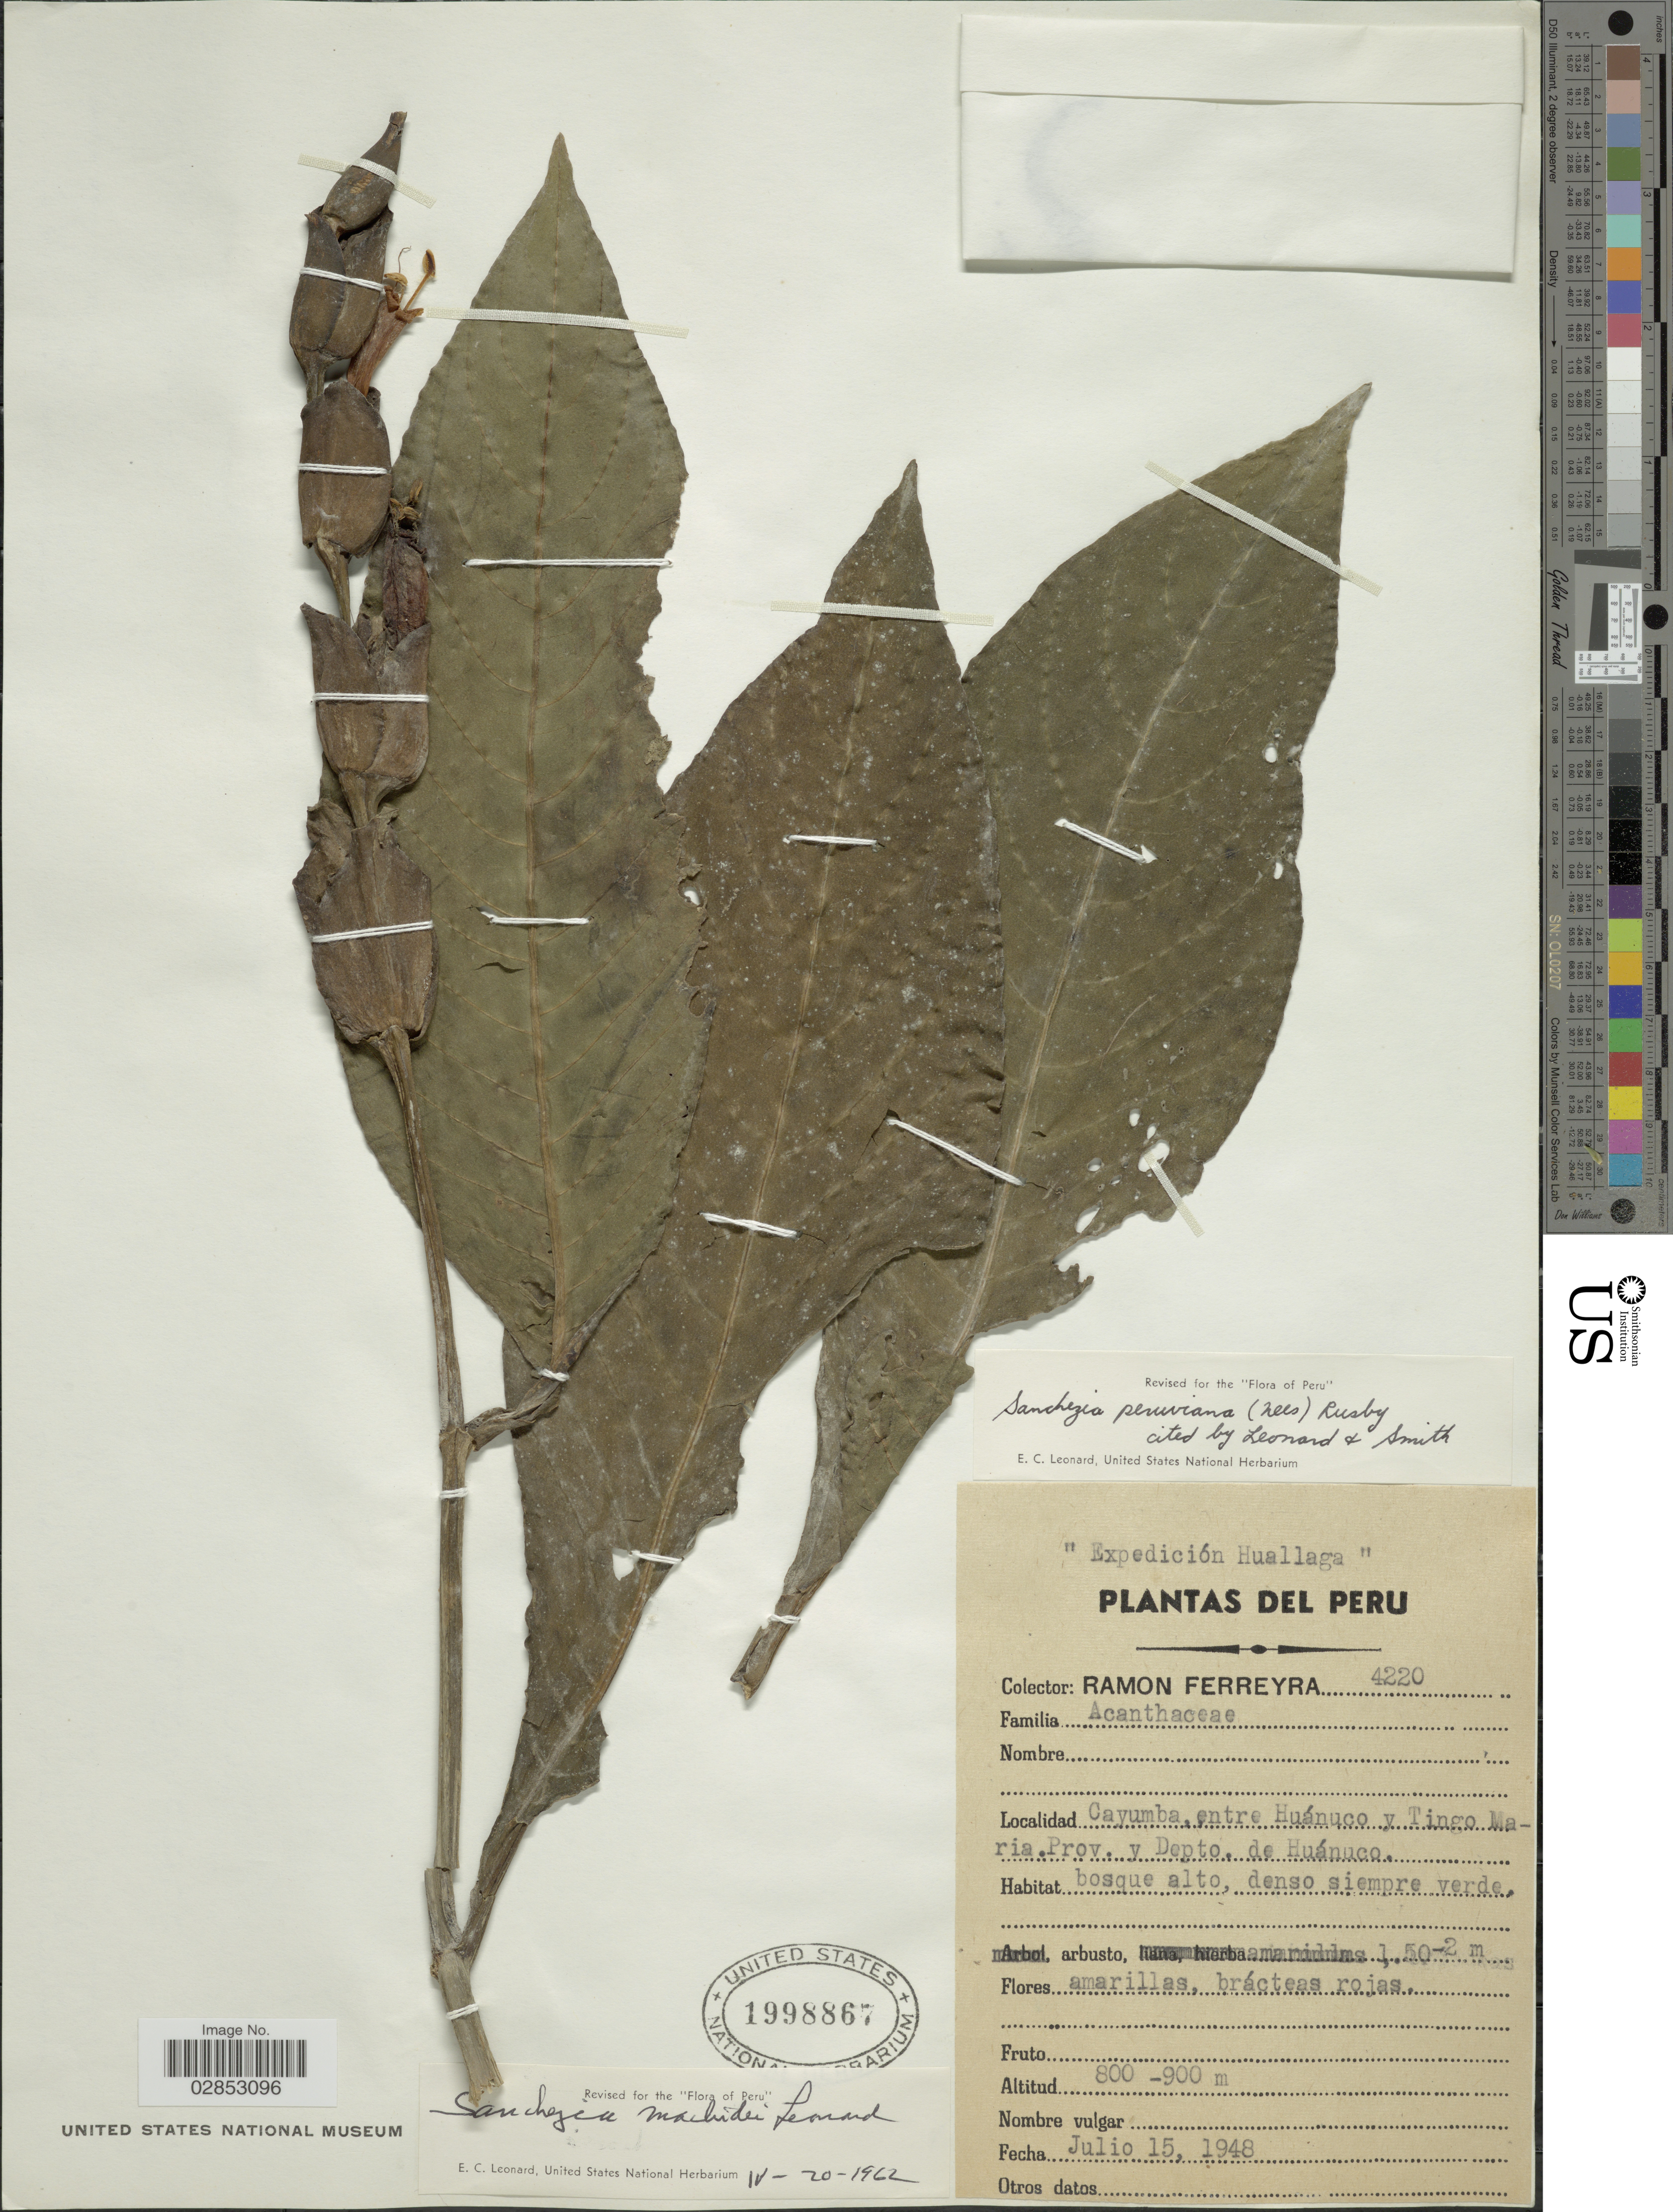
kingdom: Plantae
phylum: Tracheophyta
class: Magnoliopsida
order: Lamiales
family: Acanthaceae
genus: Sanchezia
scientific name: Sanchezia oblonga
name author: Ruiz & Pav.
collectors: R. A. Ferreyra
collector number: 4220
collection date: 1948-07-15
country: Peru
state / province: Huánuco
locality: Huallaga, Cayumba, entre Huánuco y Tingo Maria. Prov. y Depto. de Huánuco.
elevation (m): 800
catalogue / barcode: US 1998867